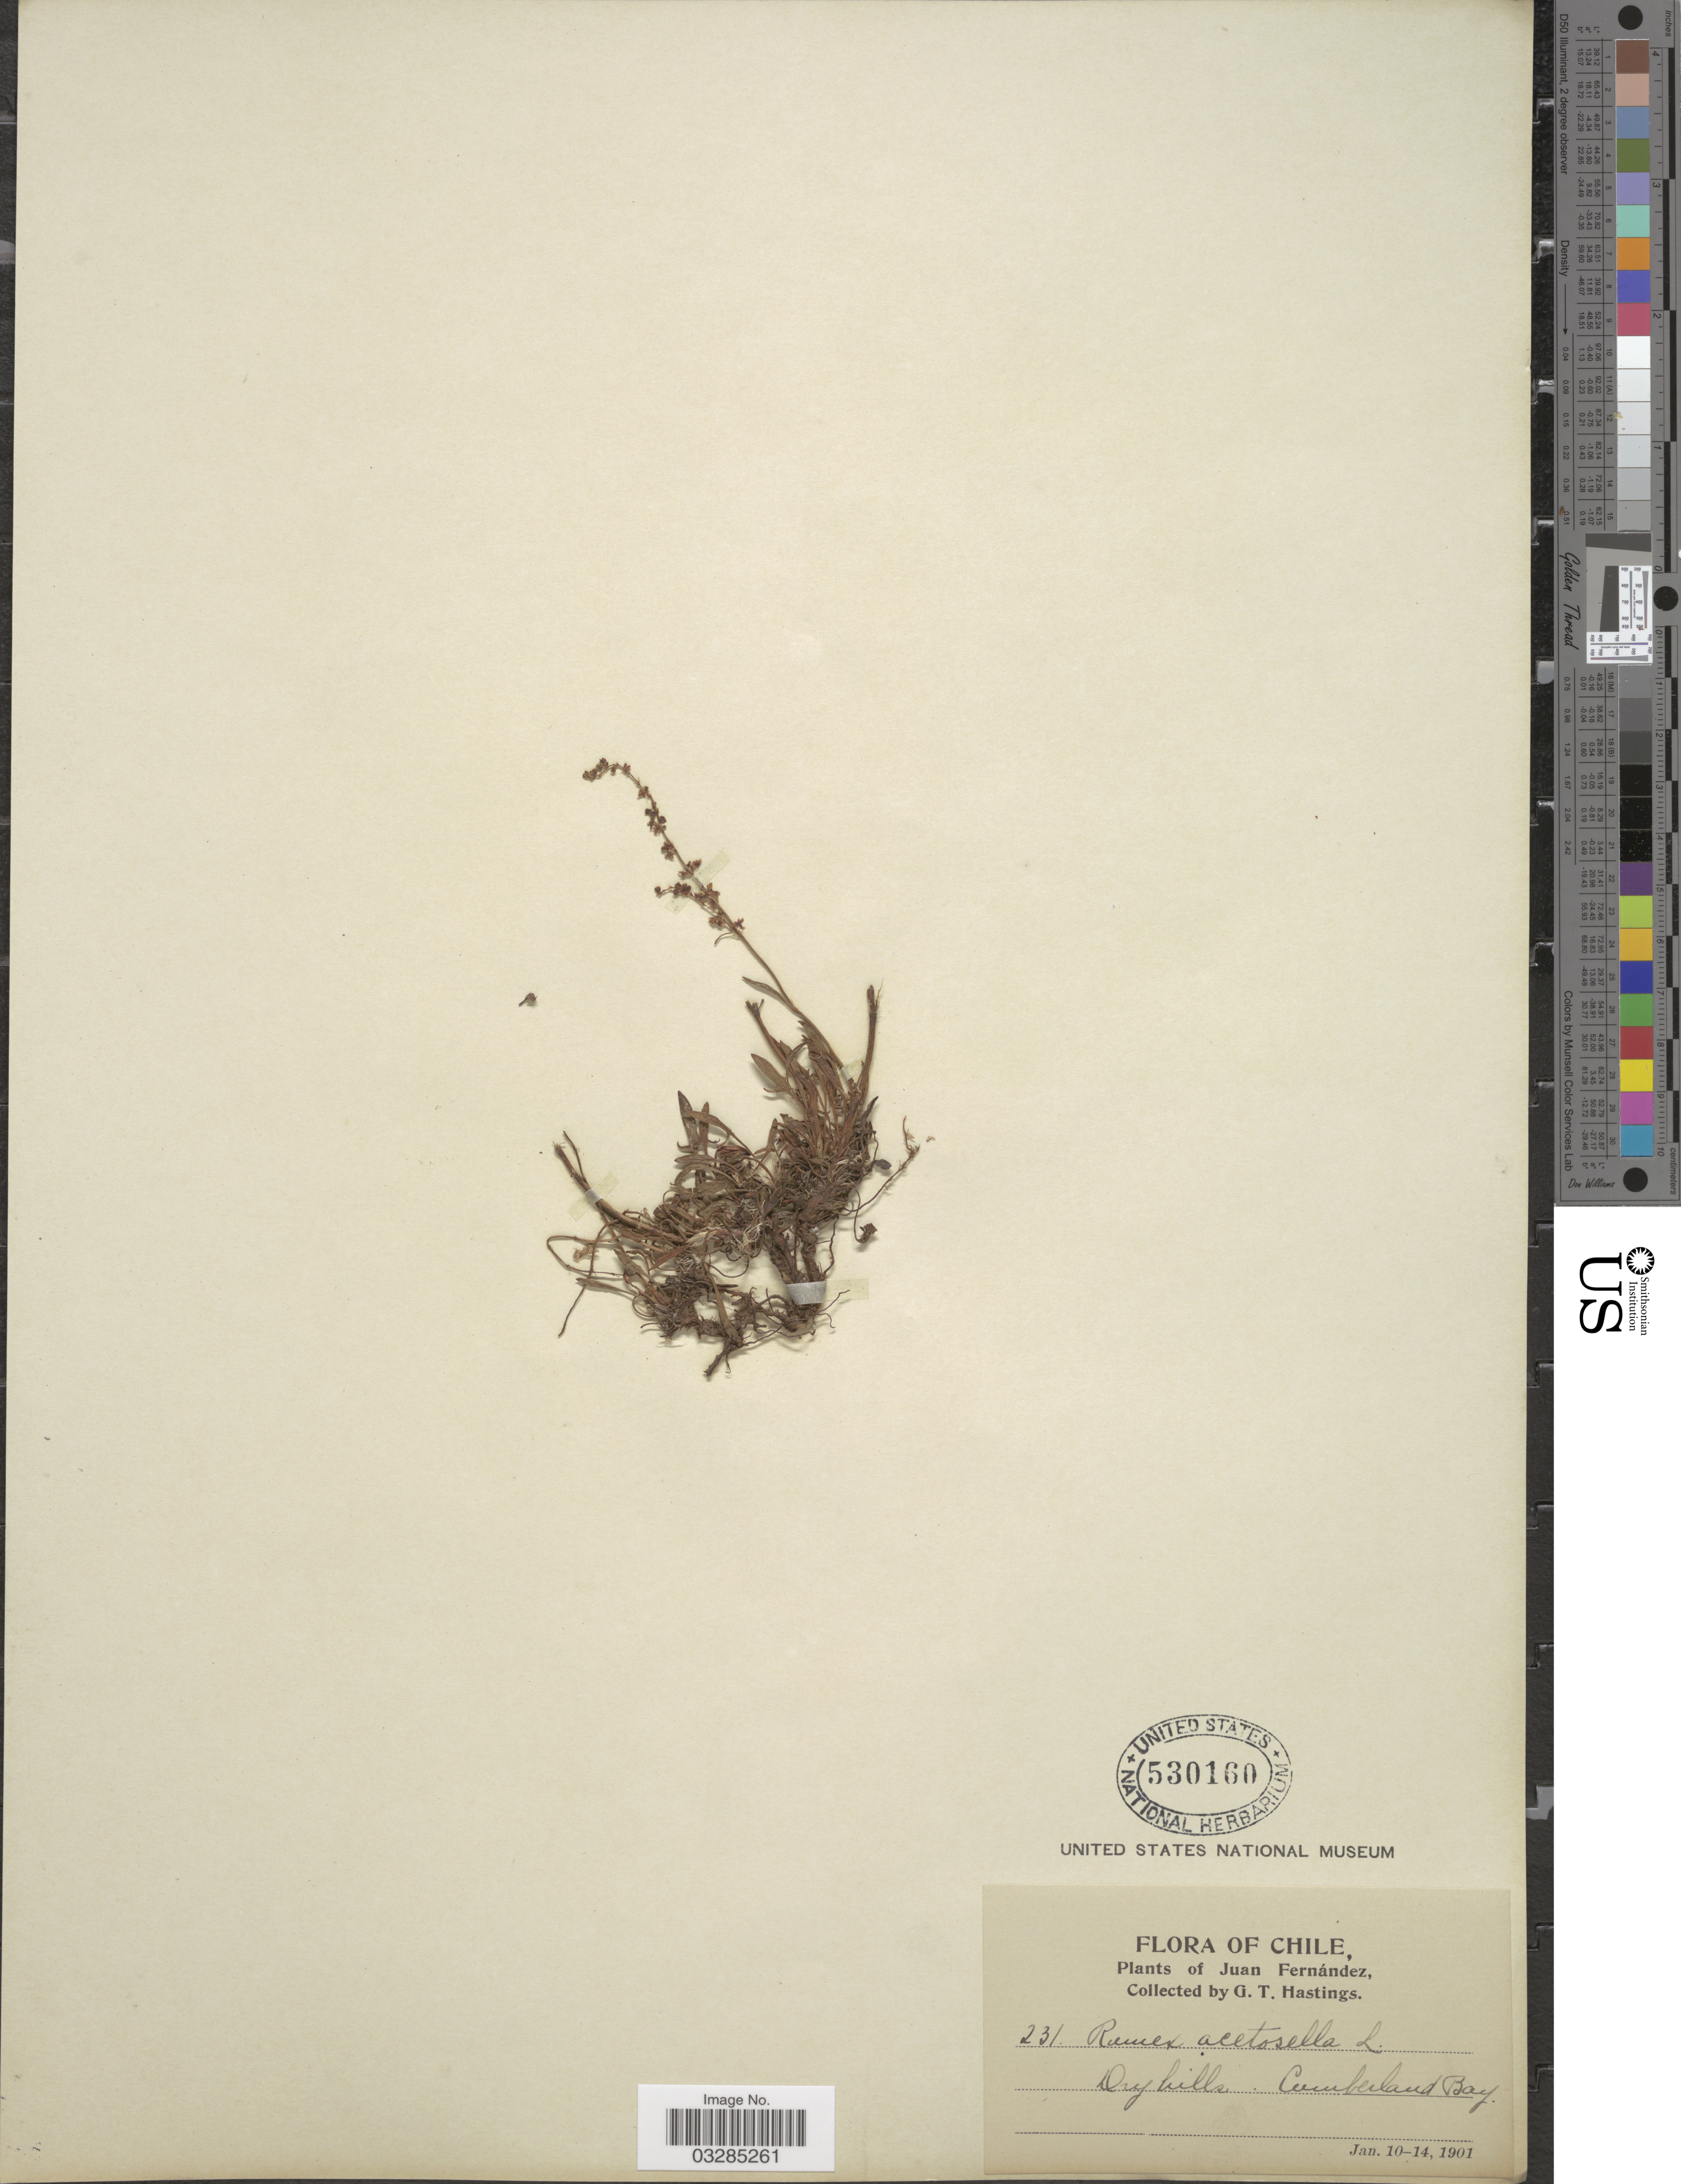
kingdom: Plantae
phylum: Tracheophyta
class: Magnoliopsida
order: Caryophyllales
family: Polygonaceae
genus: Rumex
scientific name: Rumex acetosella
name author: L.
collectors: G. Hastings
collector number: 231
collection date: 1901-01-10/1901-01-14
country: Chile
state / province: Valparaíso (V)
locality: Juan Fernández. Dry hills. Cumberland Bay.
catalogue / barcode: US 530160